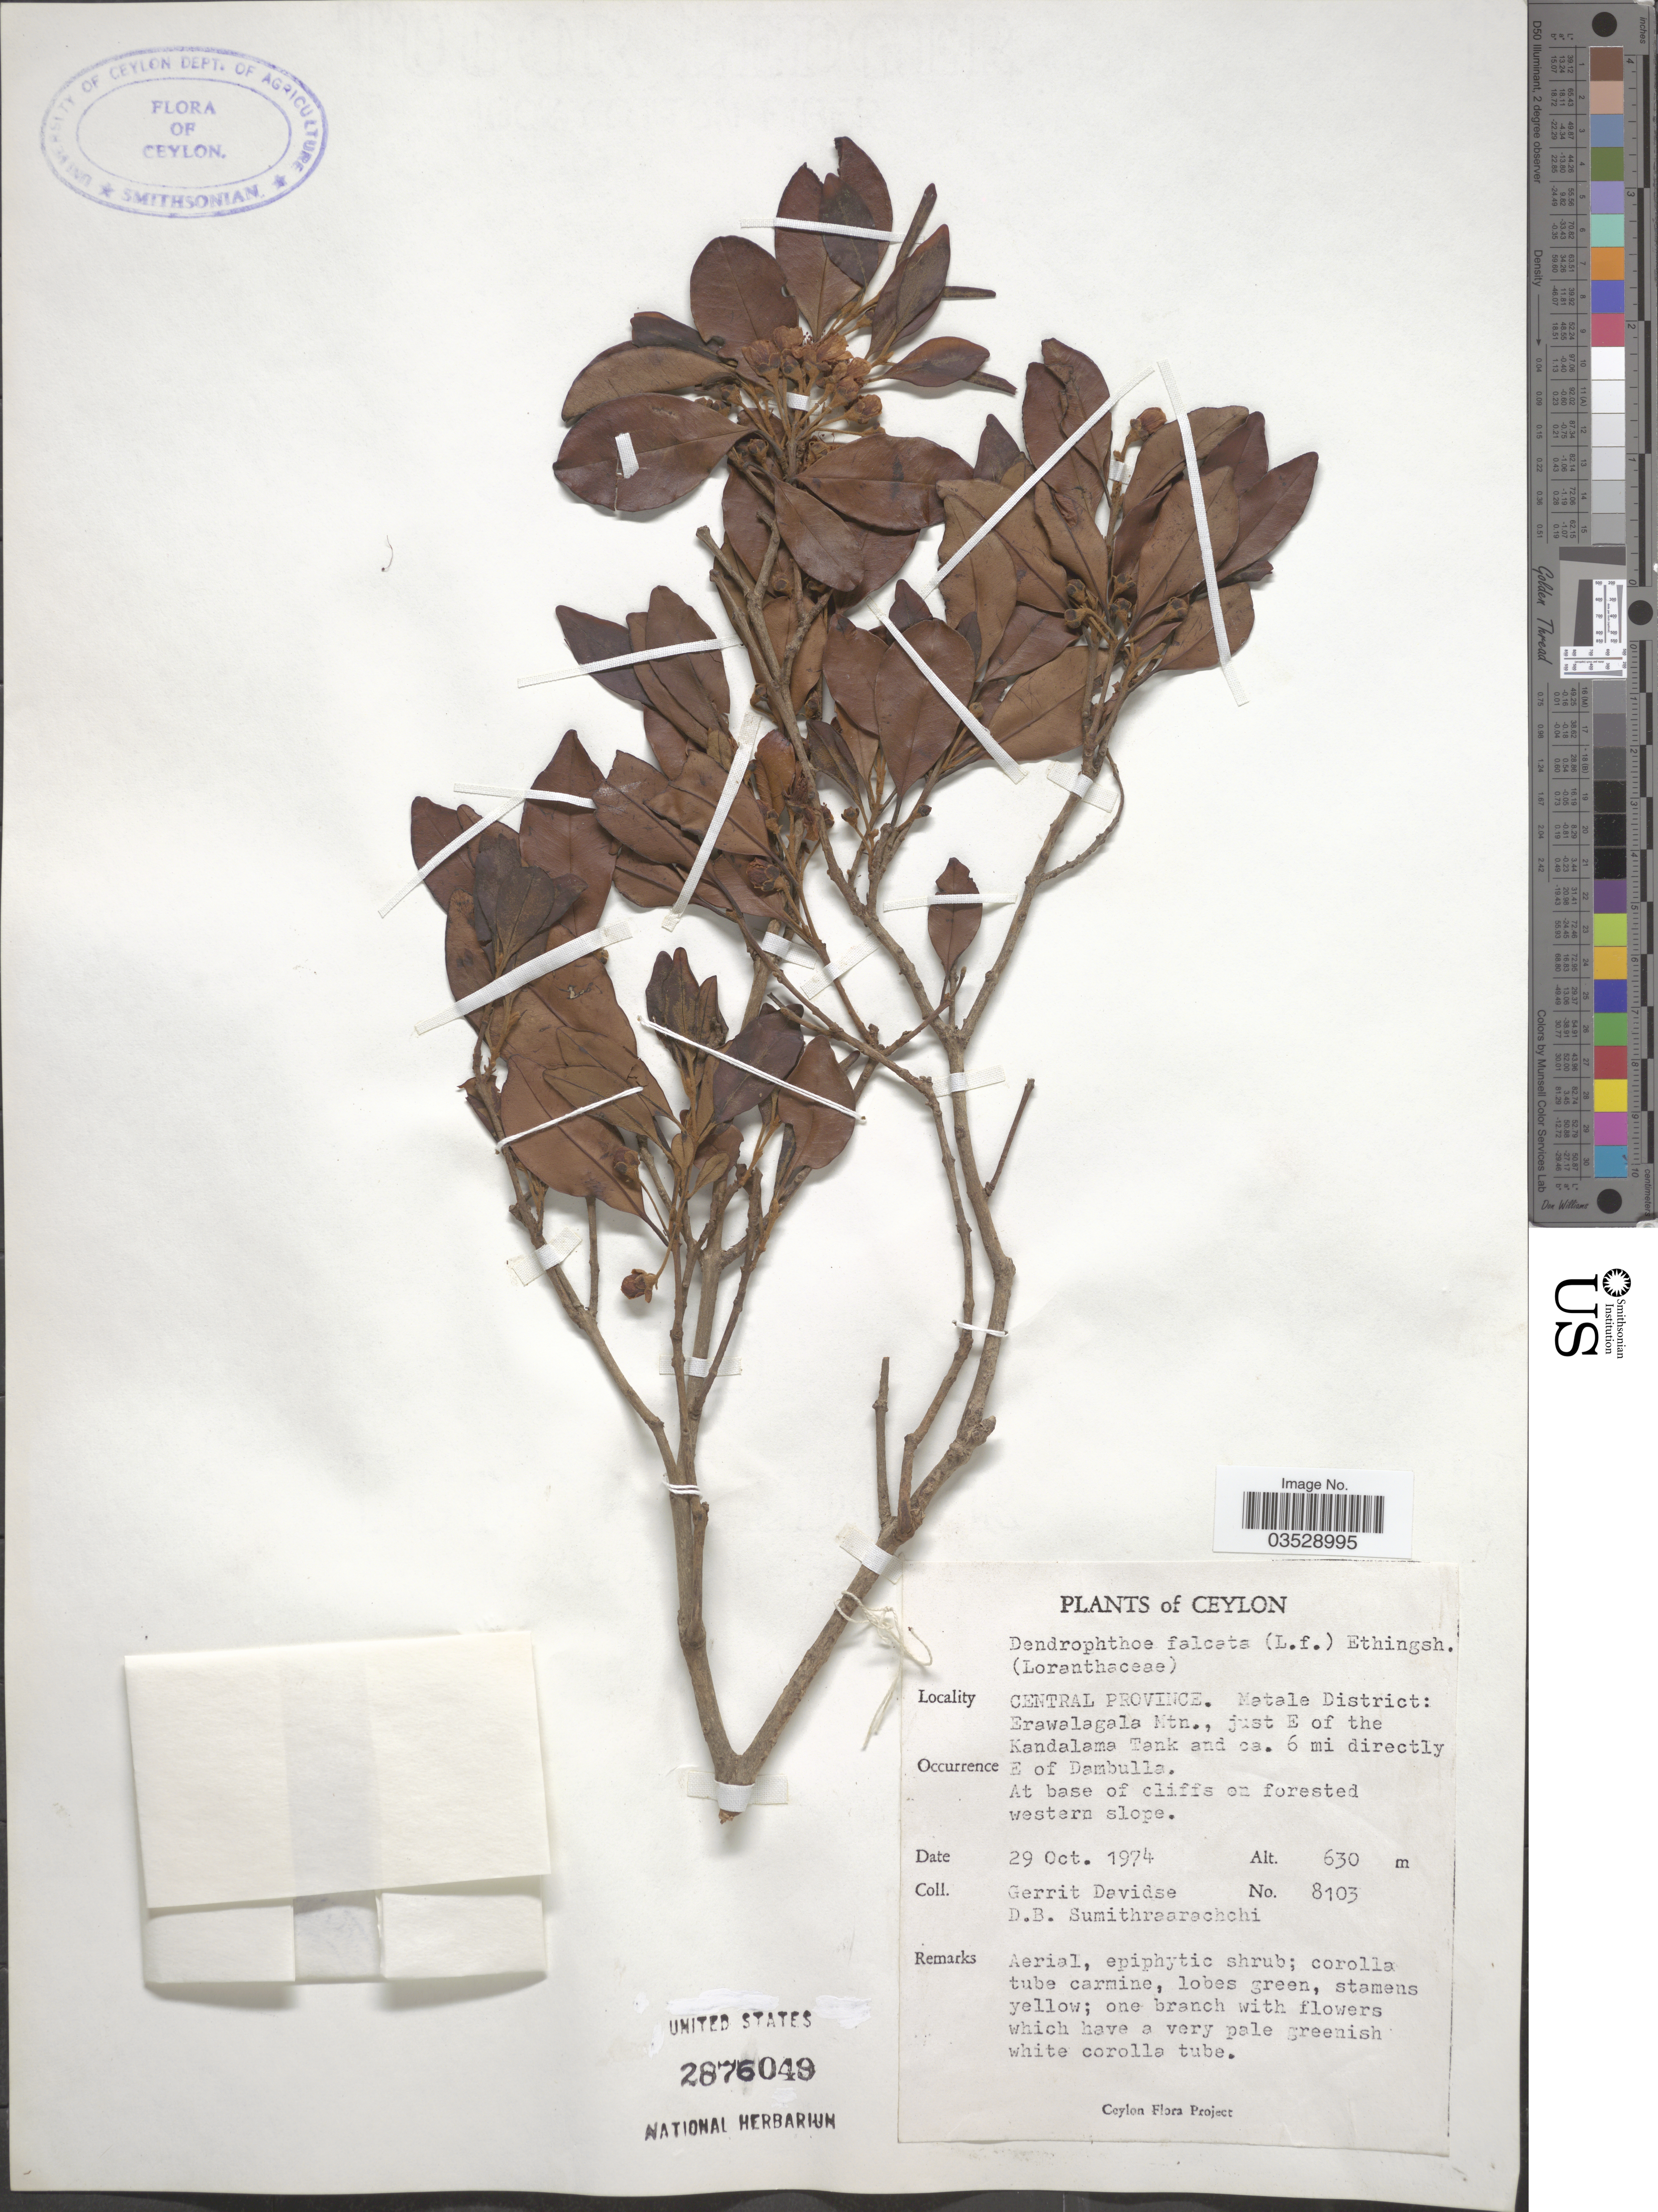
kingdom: Plantae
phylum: Tracheophyta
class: Magnoliopsida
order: Santalales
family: Loranthaceae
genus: Dendrophthoe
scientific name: Dendrophthoe falcata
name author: (L. f.) Ettingsh.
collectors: G. Davidse & D. B. Sumithraarachchi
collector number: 8103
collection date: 1974-10-29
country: Sri Lanka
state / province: Central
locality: Ceylon. Matale District: Erawalagala Mtn., just E of the Kandalama Tank and ca. 6 mi directly E of Dambulla. At base of cliffs on forested western slope.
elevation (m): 630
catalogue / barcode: US 2876049